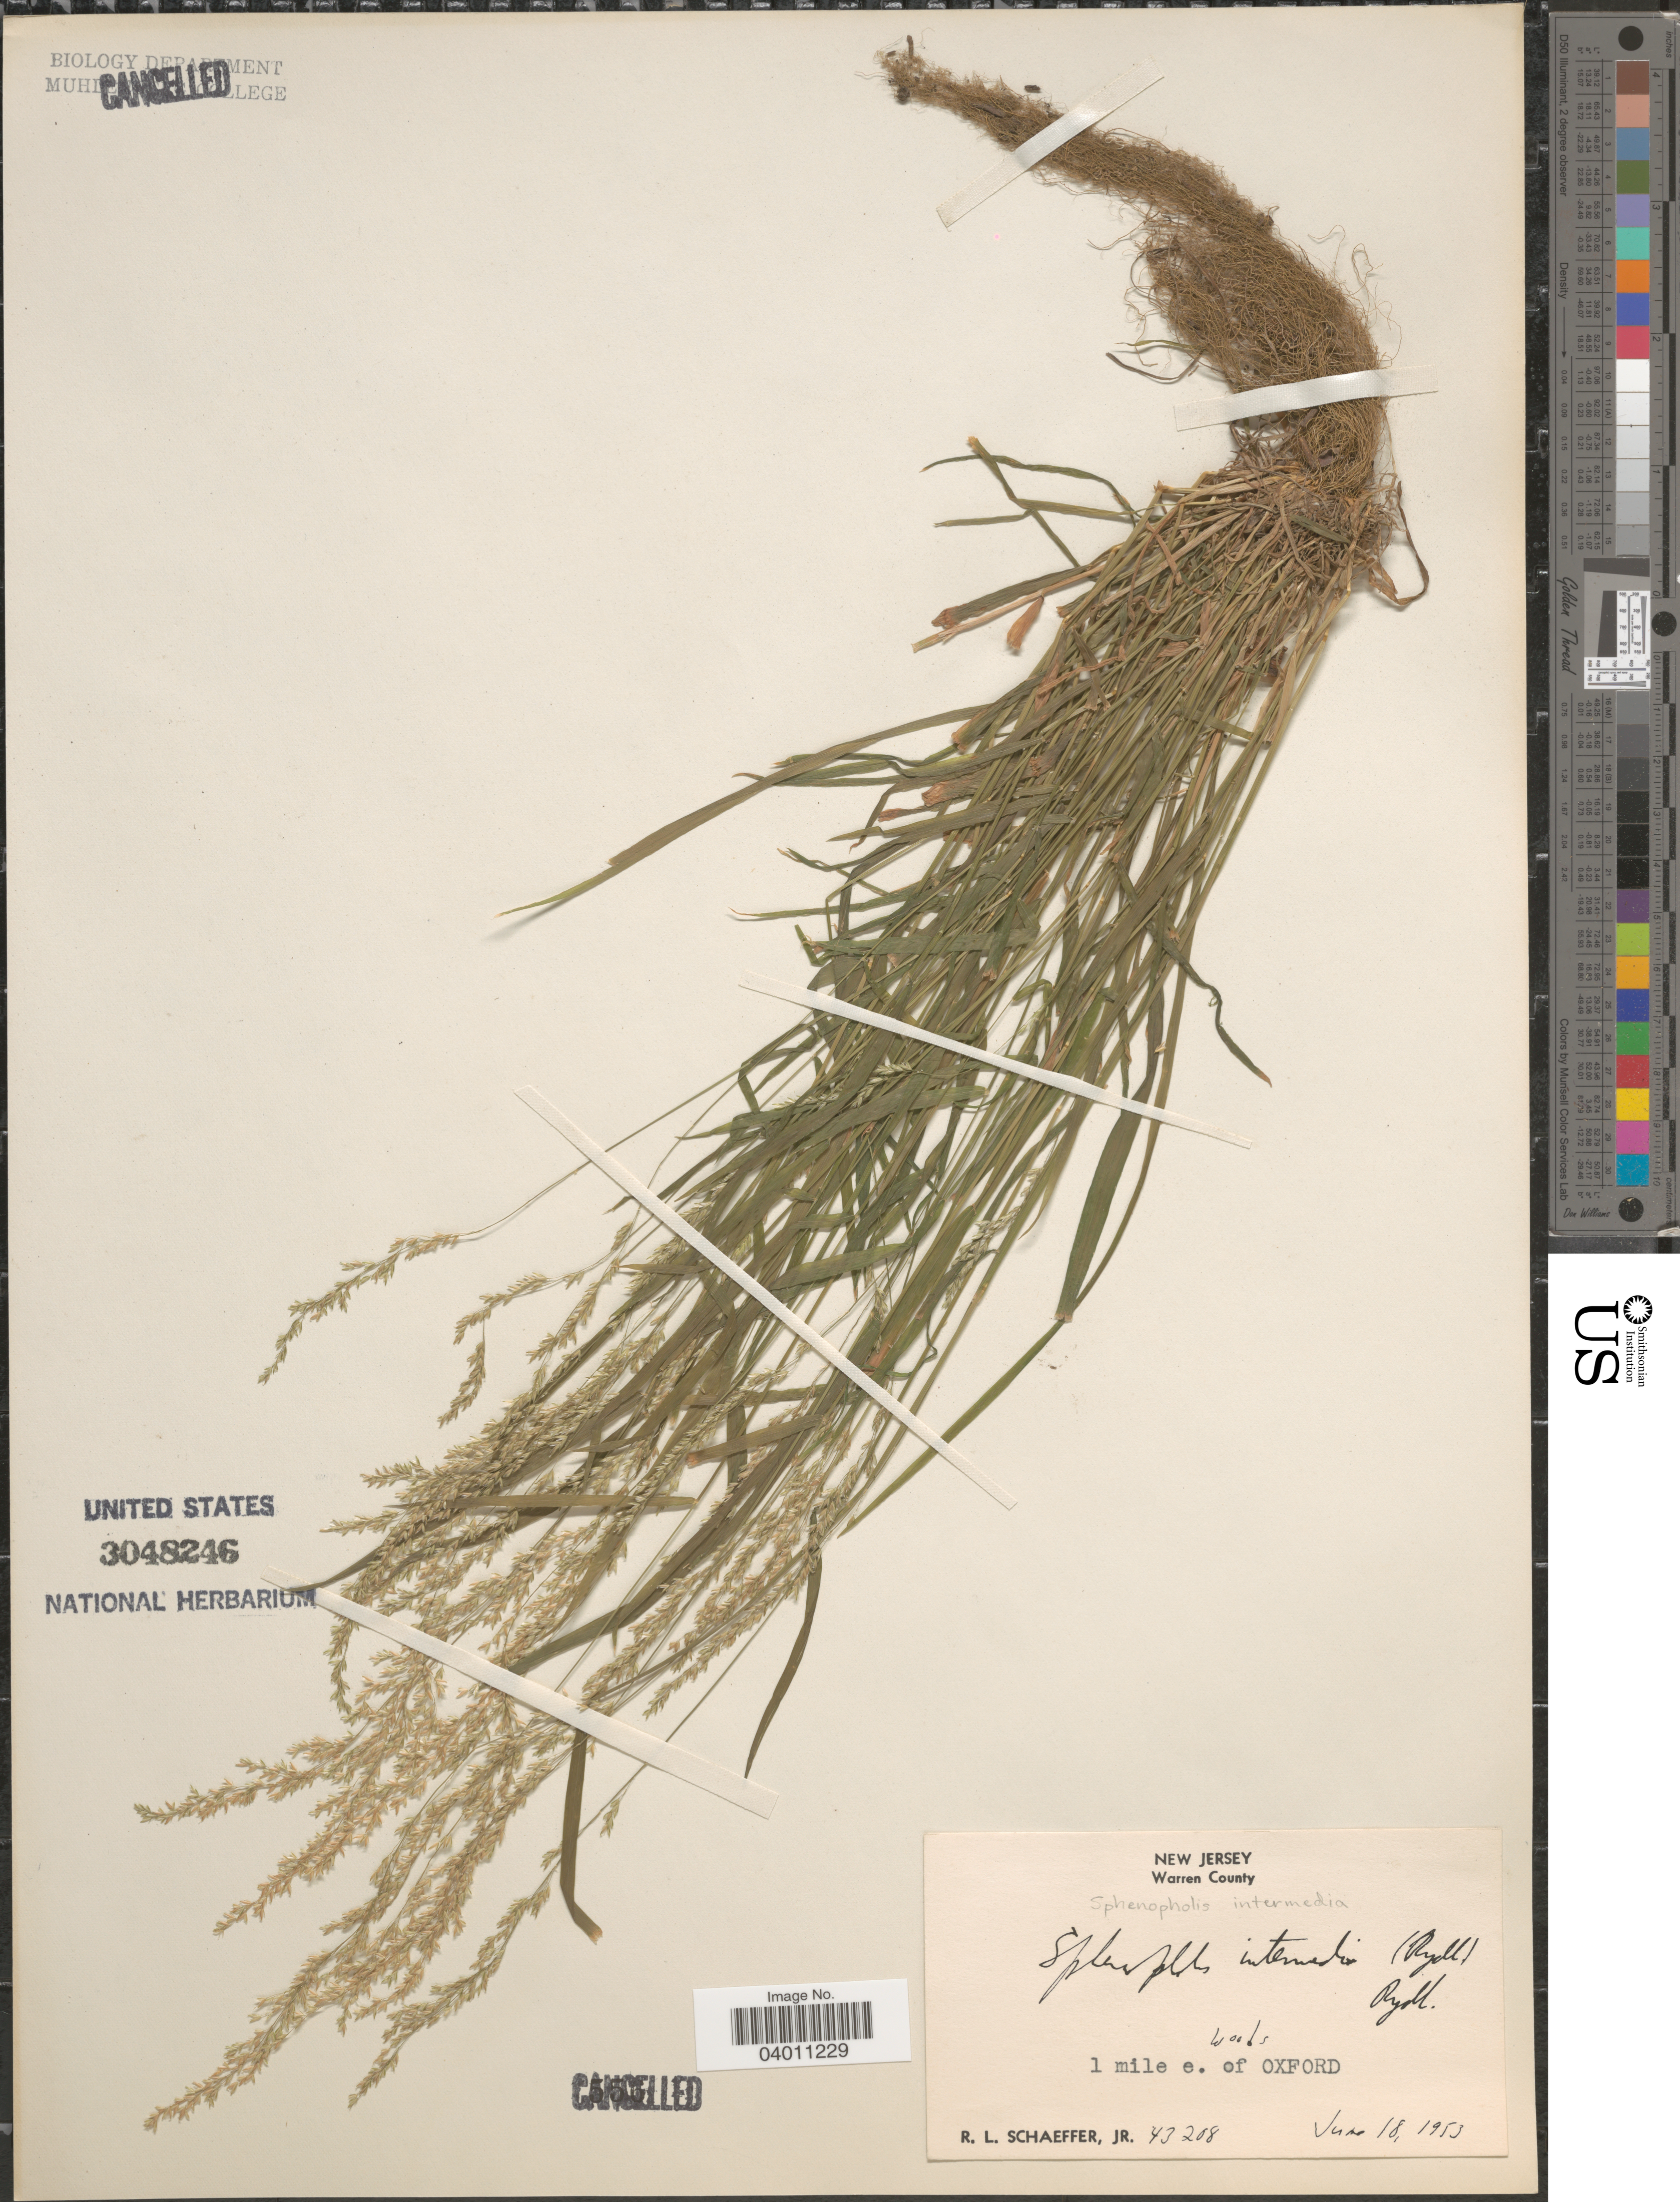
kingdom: Plantae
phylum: Tracheophyta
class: Liliopsida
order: Poales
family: Poaceae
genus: Sphenopholis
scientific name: Sphenopholis intermedia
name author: (Rydb.) Rydb.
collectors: R. L. Schaeffer Jr.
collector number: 43208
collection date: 1953-06-18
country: United States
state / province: New Jersey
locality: Warren County. 1 mile e. of Oxford.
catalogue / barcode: US 3048246